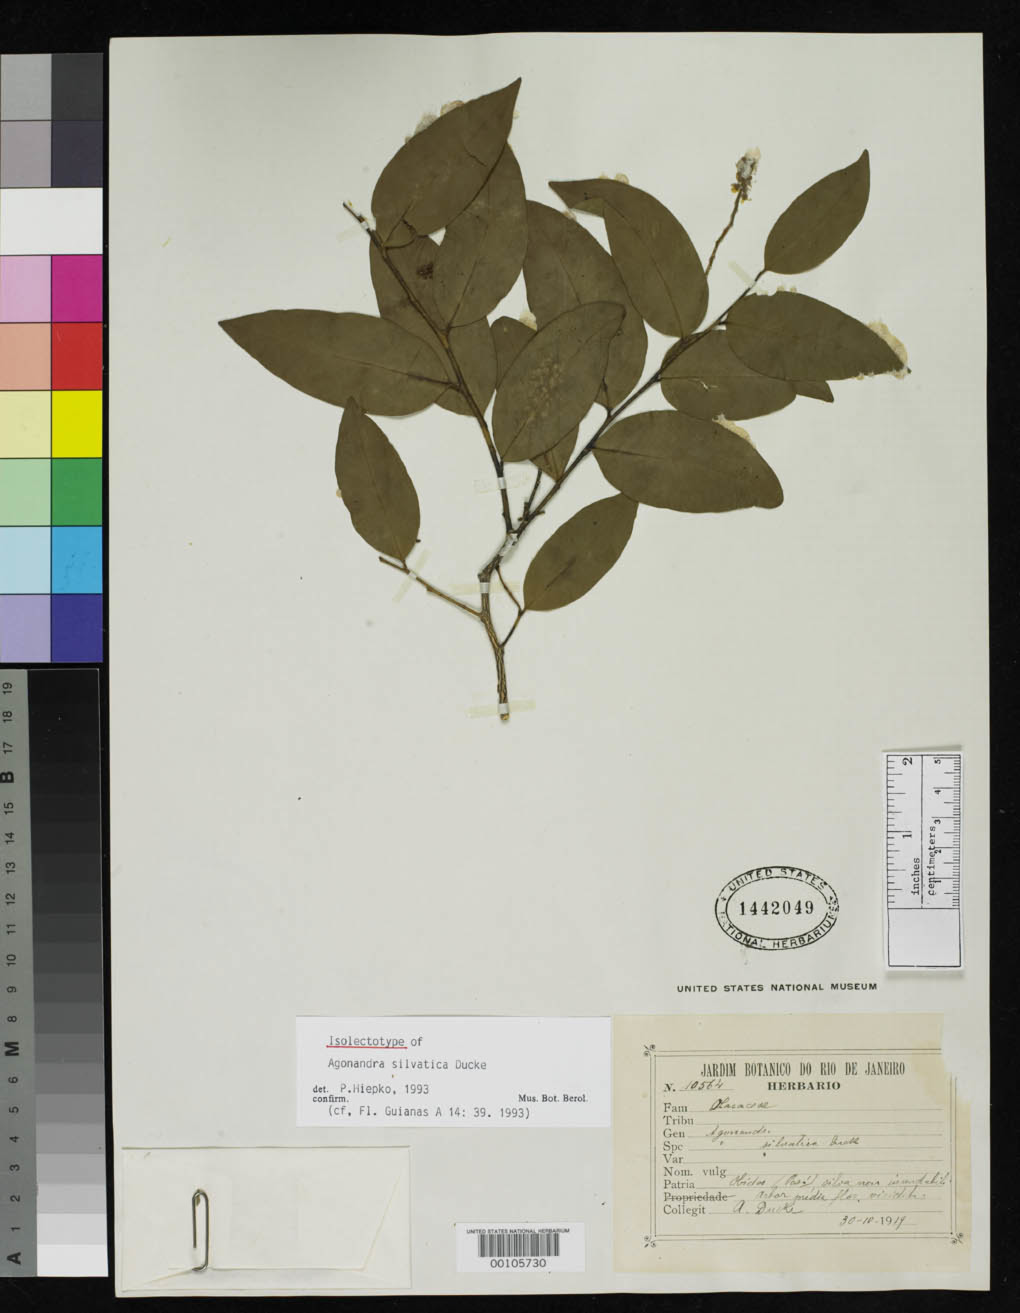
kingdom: Plantae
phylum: Tracheophyta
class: Magnoliopsida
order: Santalales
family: Opiliaceae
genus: Agonandra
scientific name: Agonandra silvatica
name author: Ducke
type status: Isolectotype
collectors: A. Ducke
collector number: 10564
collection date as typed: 30 Oct 1919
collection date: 1919-10-30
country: Brazil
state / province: Pará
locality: Obidos.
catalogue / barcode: US 1442049